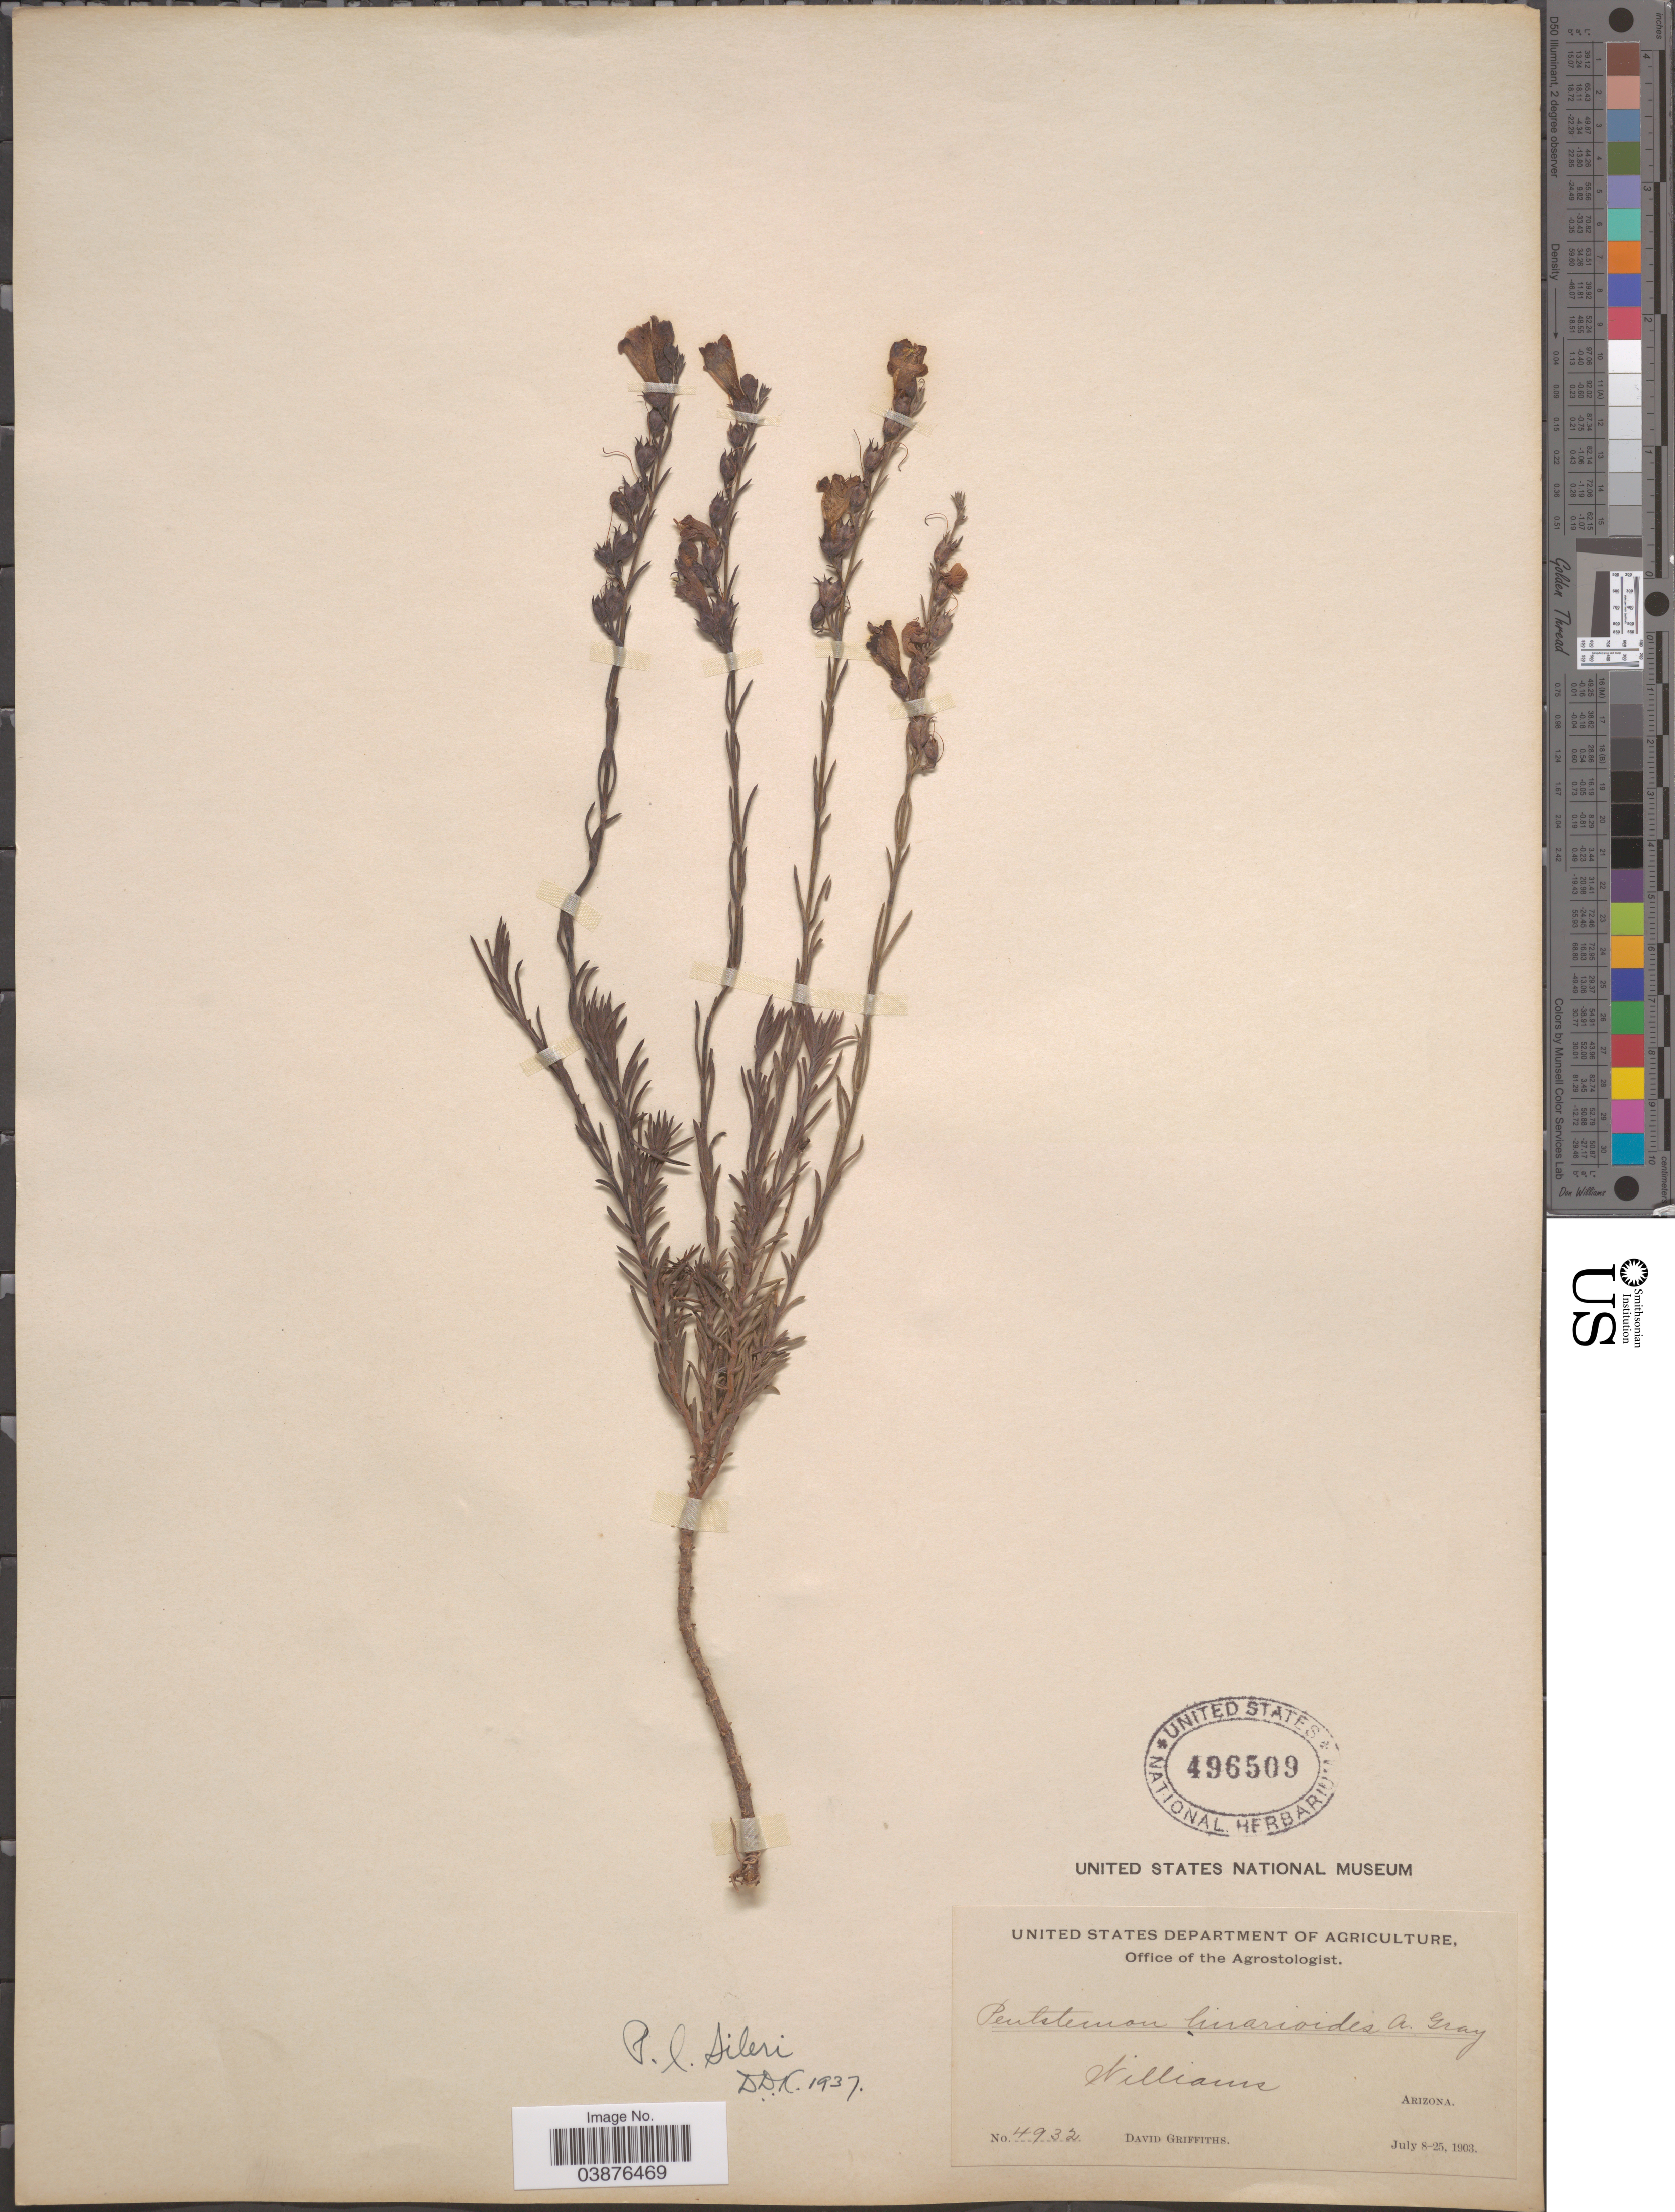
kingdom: Plantae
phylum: Tracheophyta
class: Magnoliopsida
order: Lamiales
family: Plantaginaceae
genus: Penstemon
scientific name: Penstemon linarioides subsp. compactifolius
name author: D.D. Keck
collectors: D. Griffiths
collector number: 4932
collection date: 1903-07-08/1903-07-25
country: United States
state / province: Arizona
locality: Williams.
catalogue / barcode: US 496509